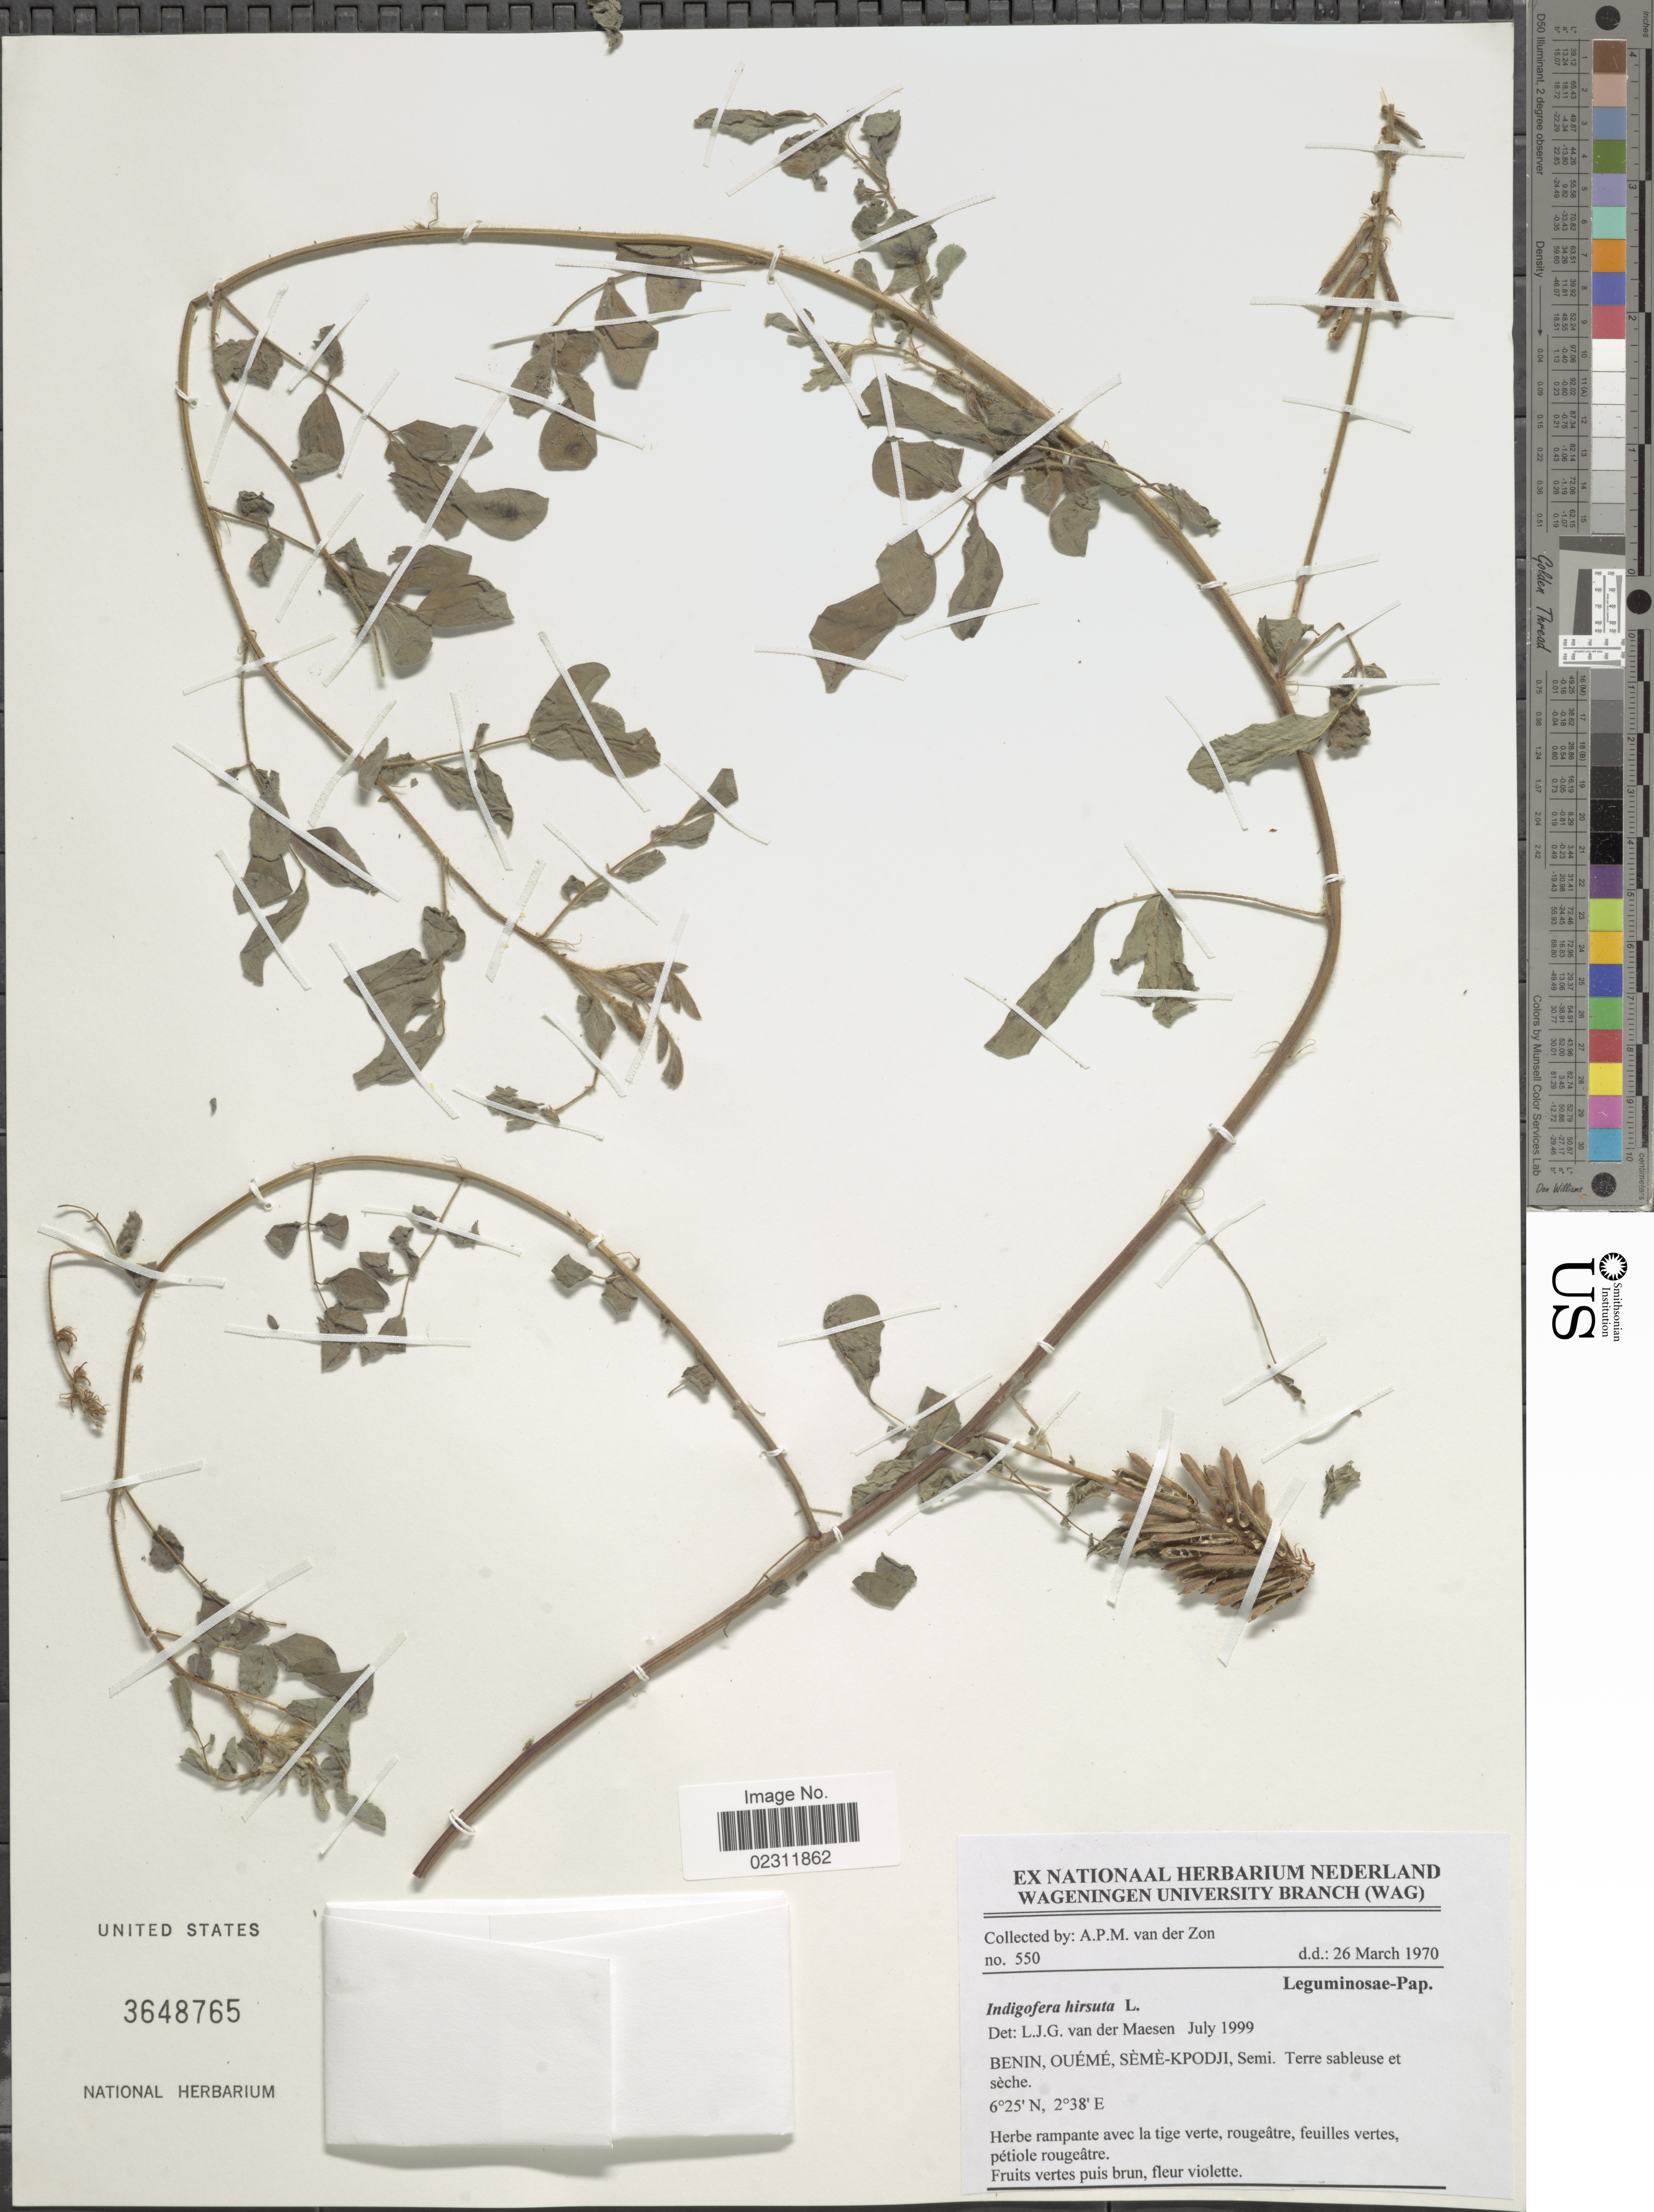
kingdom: Plantae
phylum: Tracheophyta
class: Magnoliopsida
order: Fabales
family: Fabaceae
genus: Indigofera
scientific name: Indigofera hirsuta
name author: L.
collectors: A. van der Zon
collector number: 550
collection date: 1970-03-26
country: Benin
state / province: Oueme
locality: Seme-Kpodji, Semi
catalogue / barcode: US 3648765